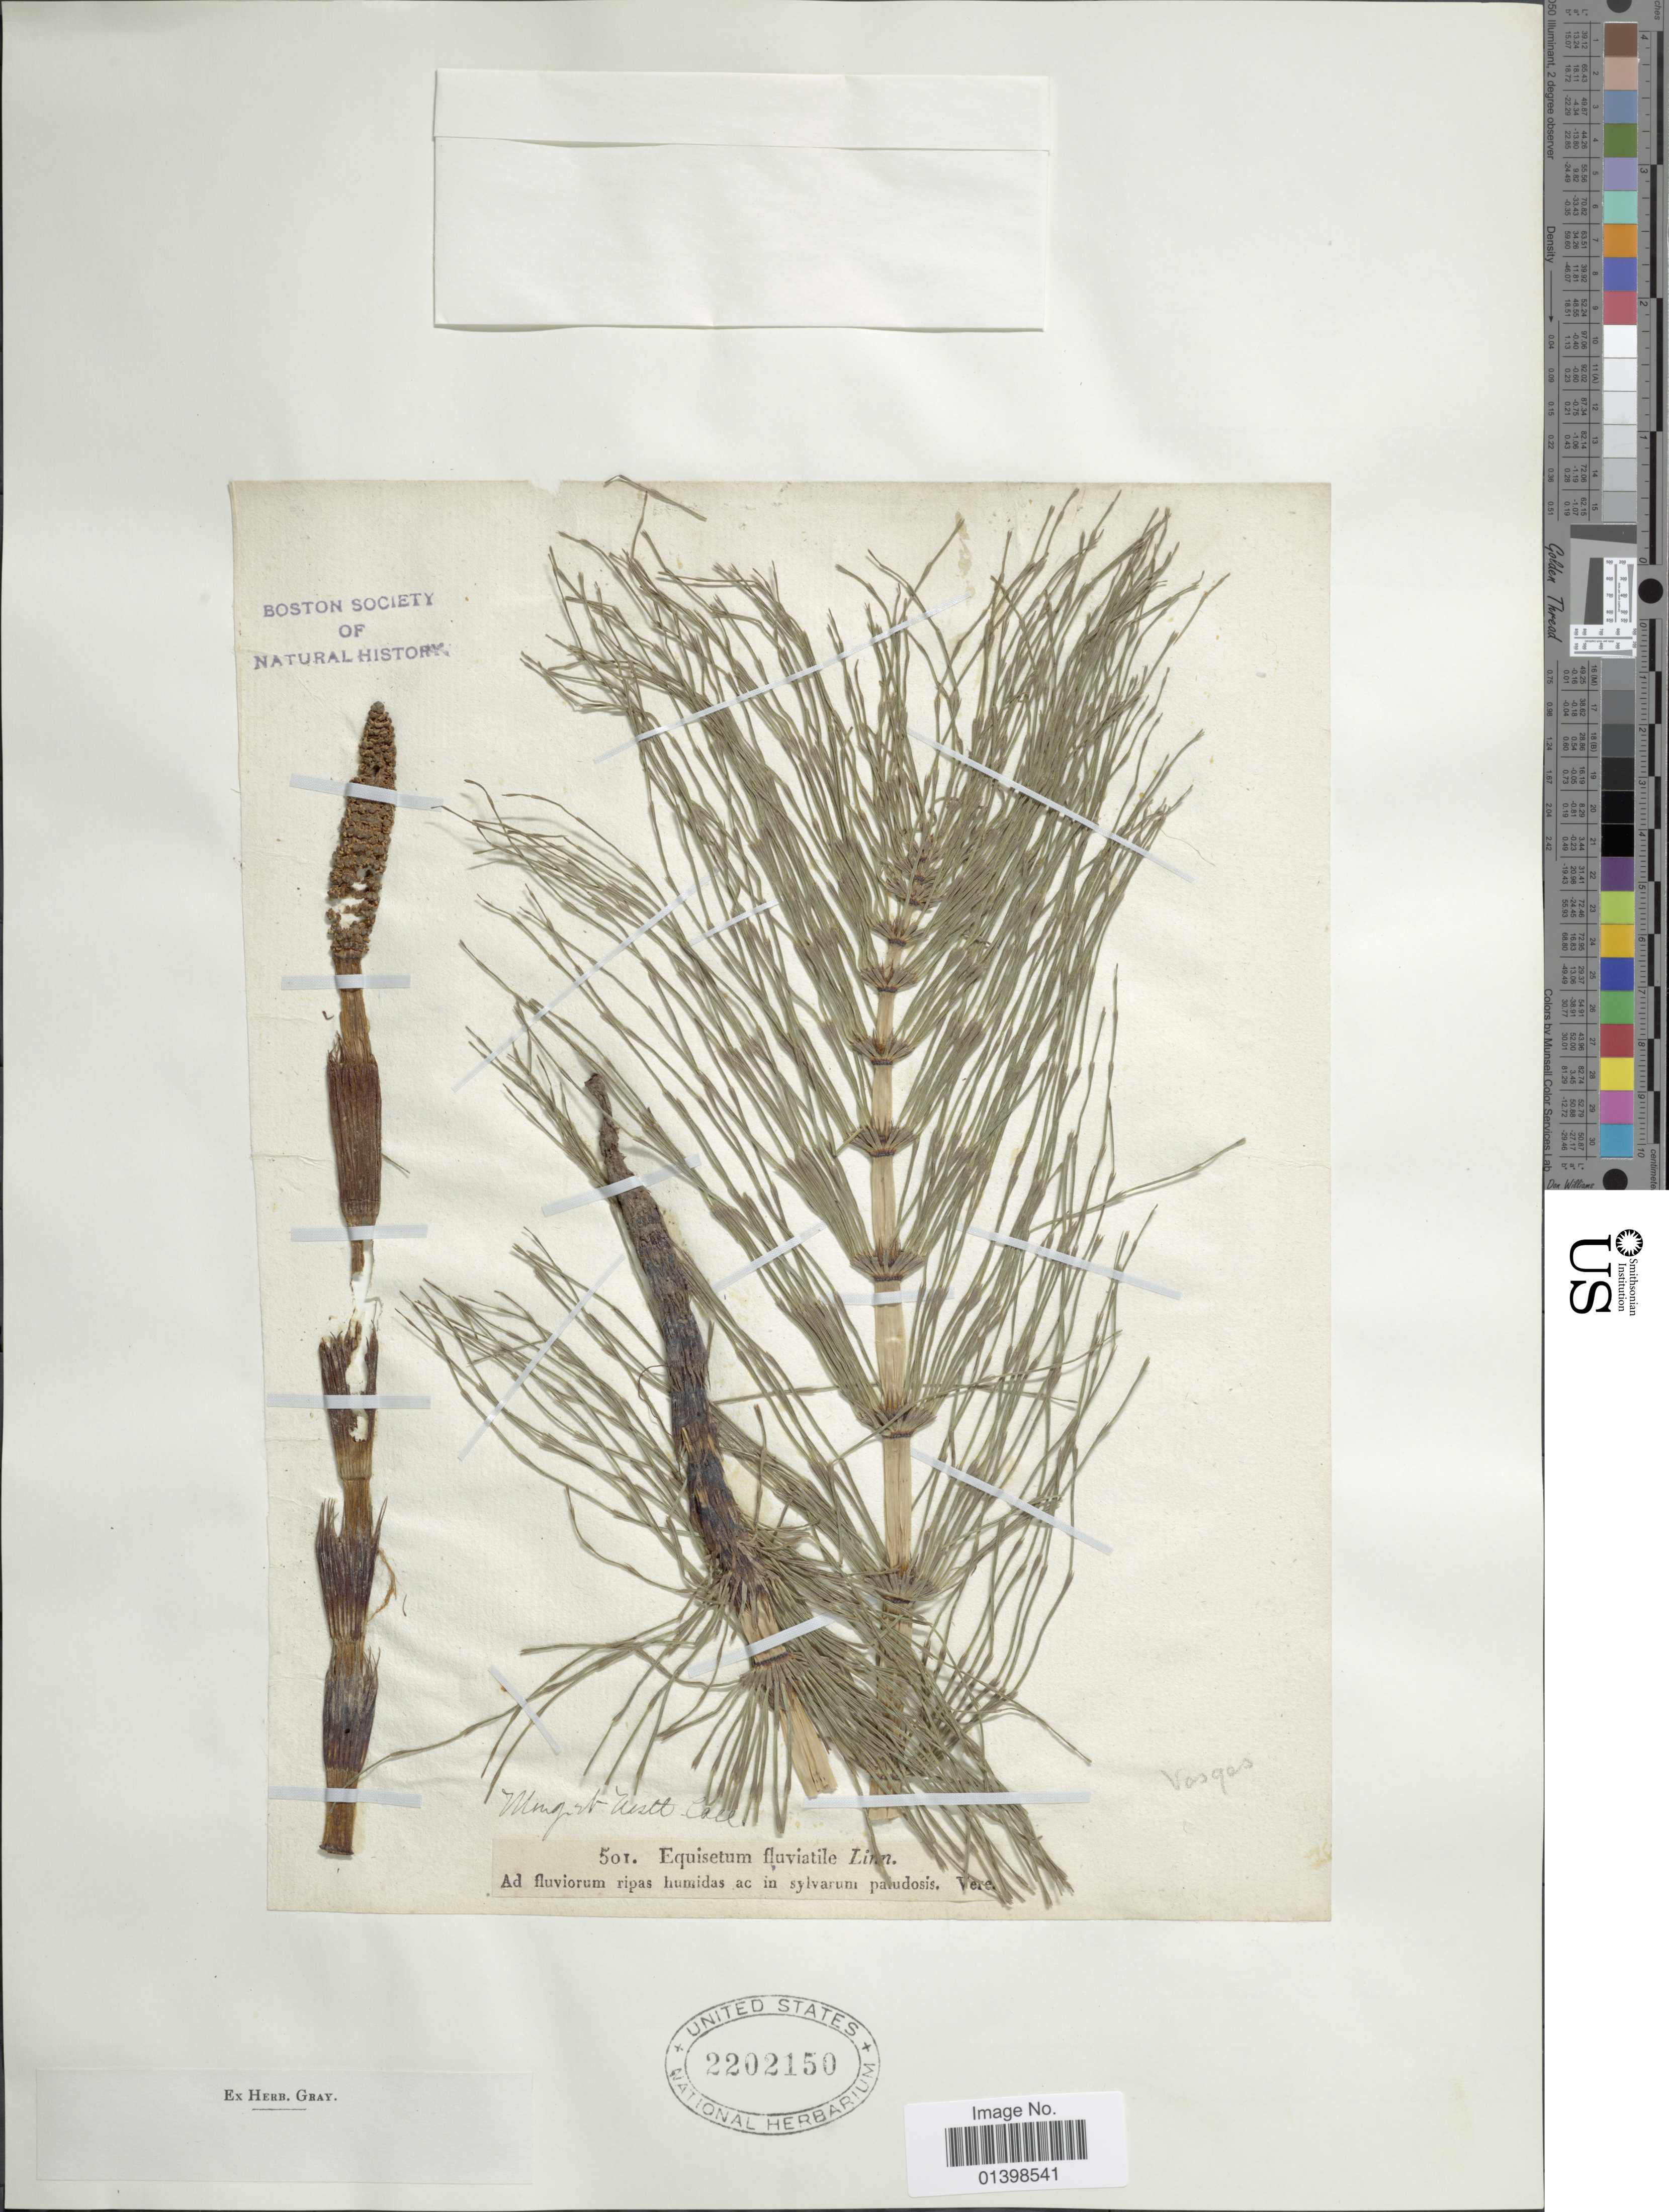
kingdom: Plantae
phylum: Tracheophyta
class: Polypodiopsida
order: Equisetales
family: Equisetaceae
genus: Equisetum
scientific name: Equisetum fluviatile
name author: L.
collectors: J. Mougeot & C. Nestler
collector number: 501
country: France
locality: Ad fluviorum ripad humidas ac in sylvarum paludosis, Vere, Vosges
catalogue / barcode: US 2202150